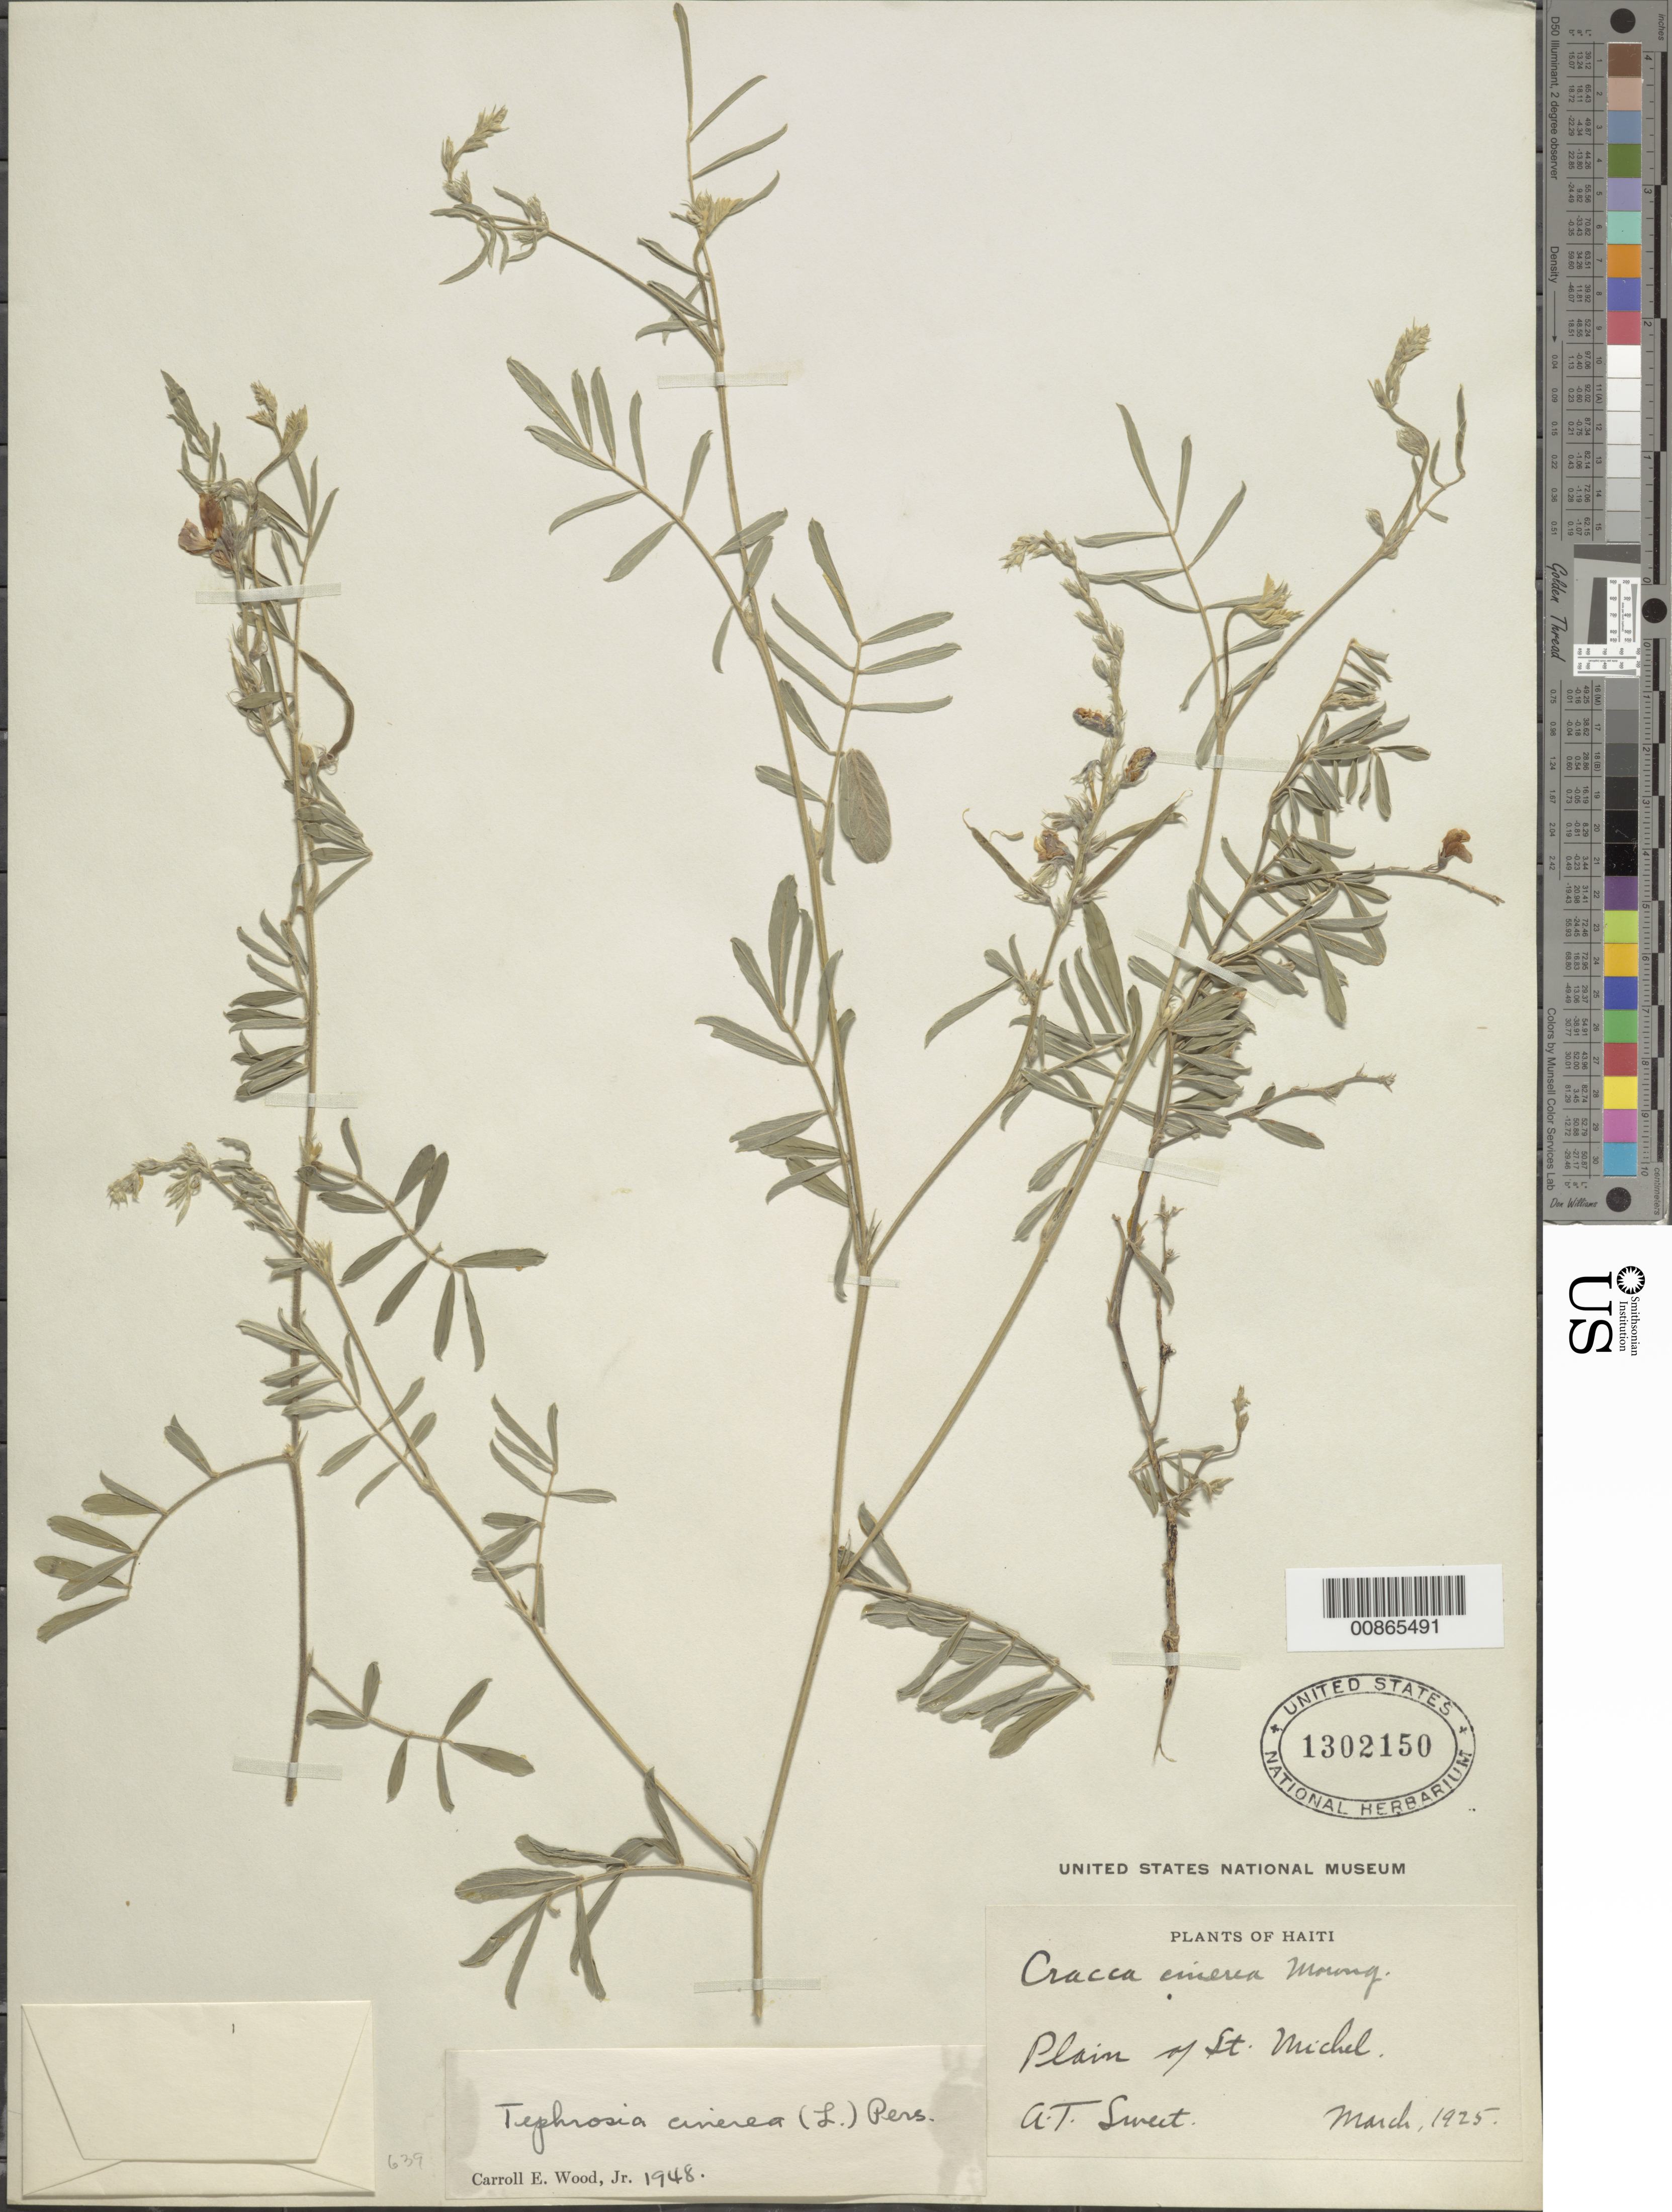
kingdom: Plantae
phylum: Tracheophyta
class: Magnoliopsida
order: Fabales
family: Fabaceae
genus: Tephrosia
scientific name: Tephrosia cinerea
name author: (L.) Pers.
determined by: Wood, C. E., Jr.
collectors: A. T. Sweet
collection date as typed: Mar 1925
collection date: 1925-03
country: Haiti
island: Hispaniola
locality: Plain of St. Michel.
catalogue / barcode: US 1302150